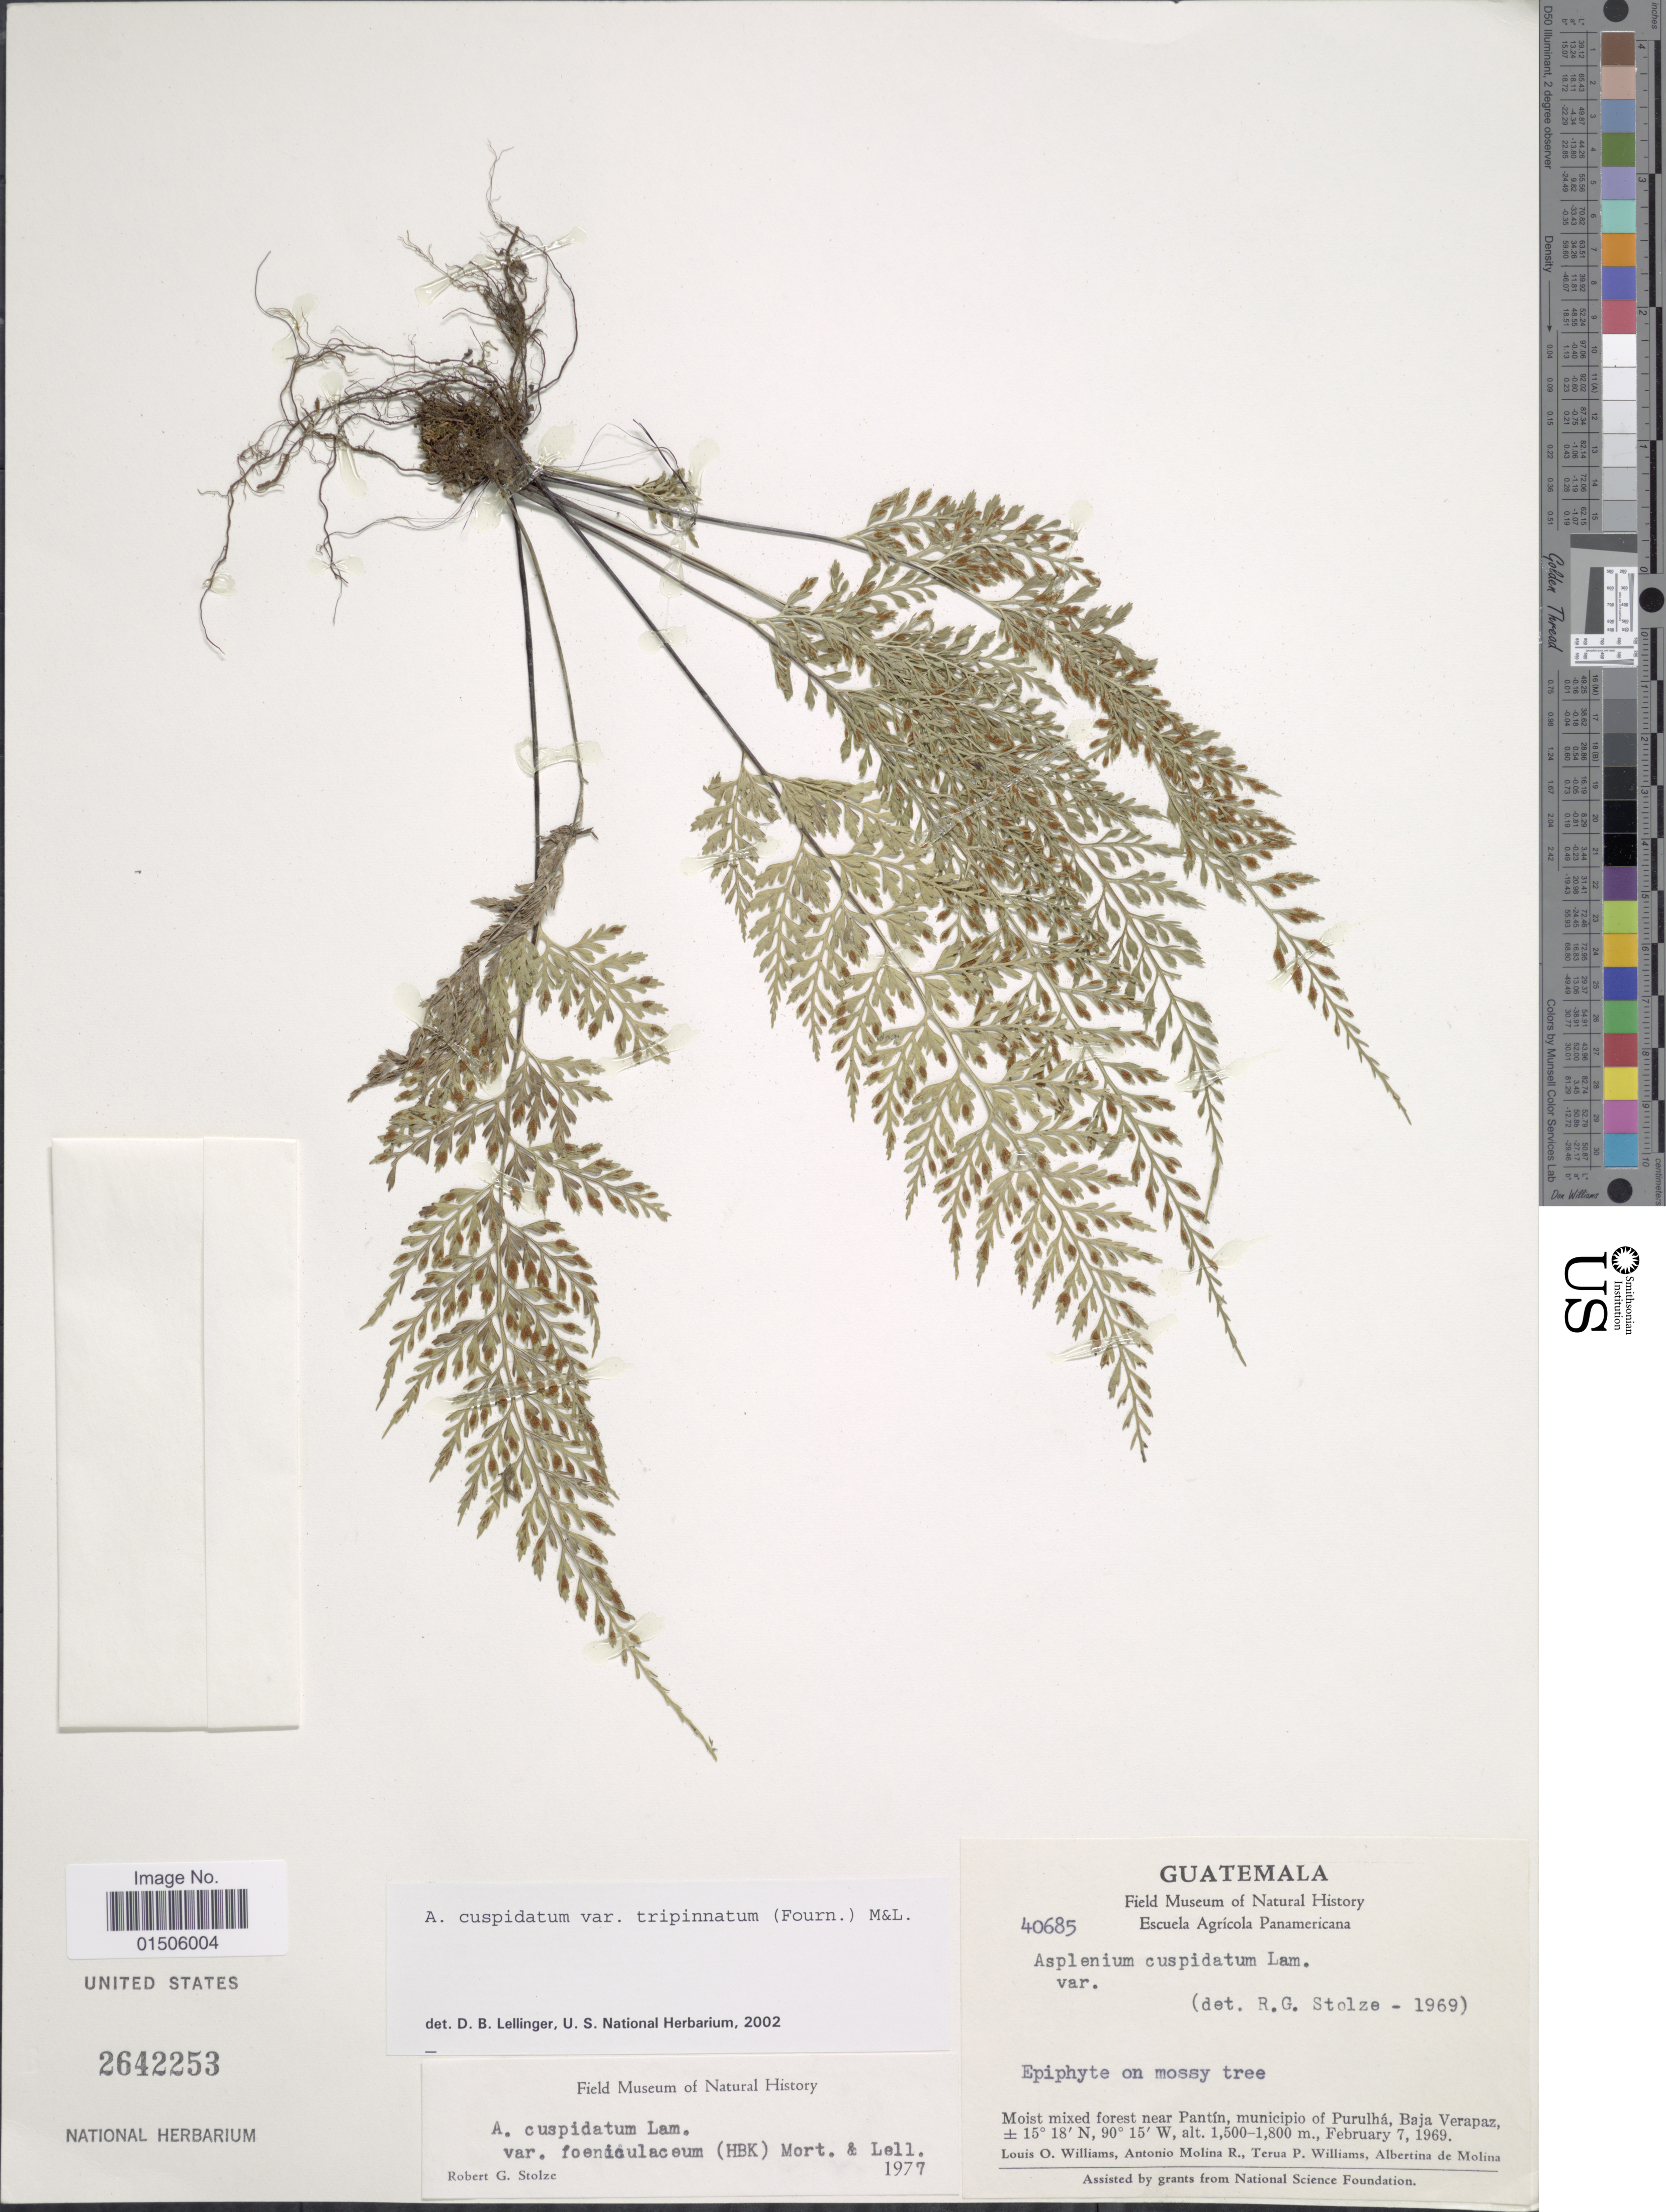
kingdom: Plantae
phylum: Tracheophyta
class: Polypodiopsida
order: Polypodiales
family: Aspleniaceae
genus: Asplenium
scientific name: Asplenium cuspidatum var. tripinnatum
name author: (E. Fourn.) C.V. Morton & Lellinger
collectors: L. O. Williams, A. Molina R., T. P. Williams & A. R. Molina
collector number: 40685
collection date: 1969-02-07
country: Guatemala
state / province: Baja Verapaz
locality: Epiphyte on mossy tree, Moist mixed forest near Pantin, municipio of Purulha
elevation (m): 1500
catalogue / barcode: US 2642253